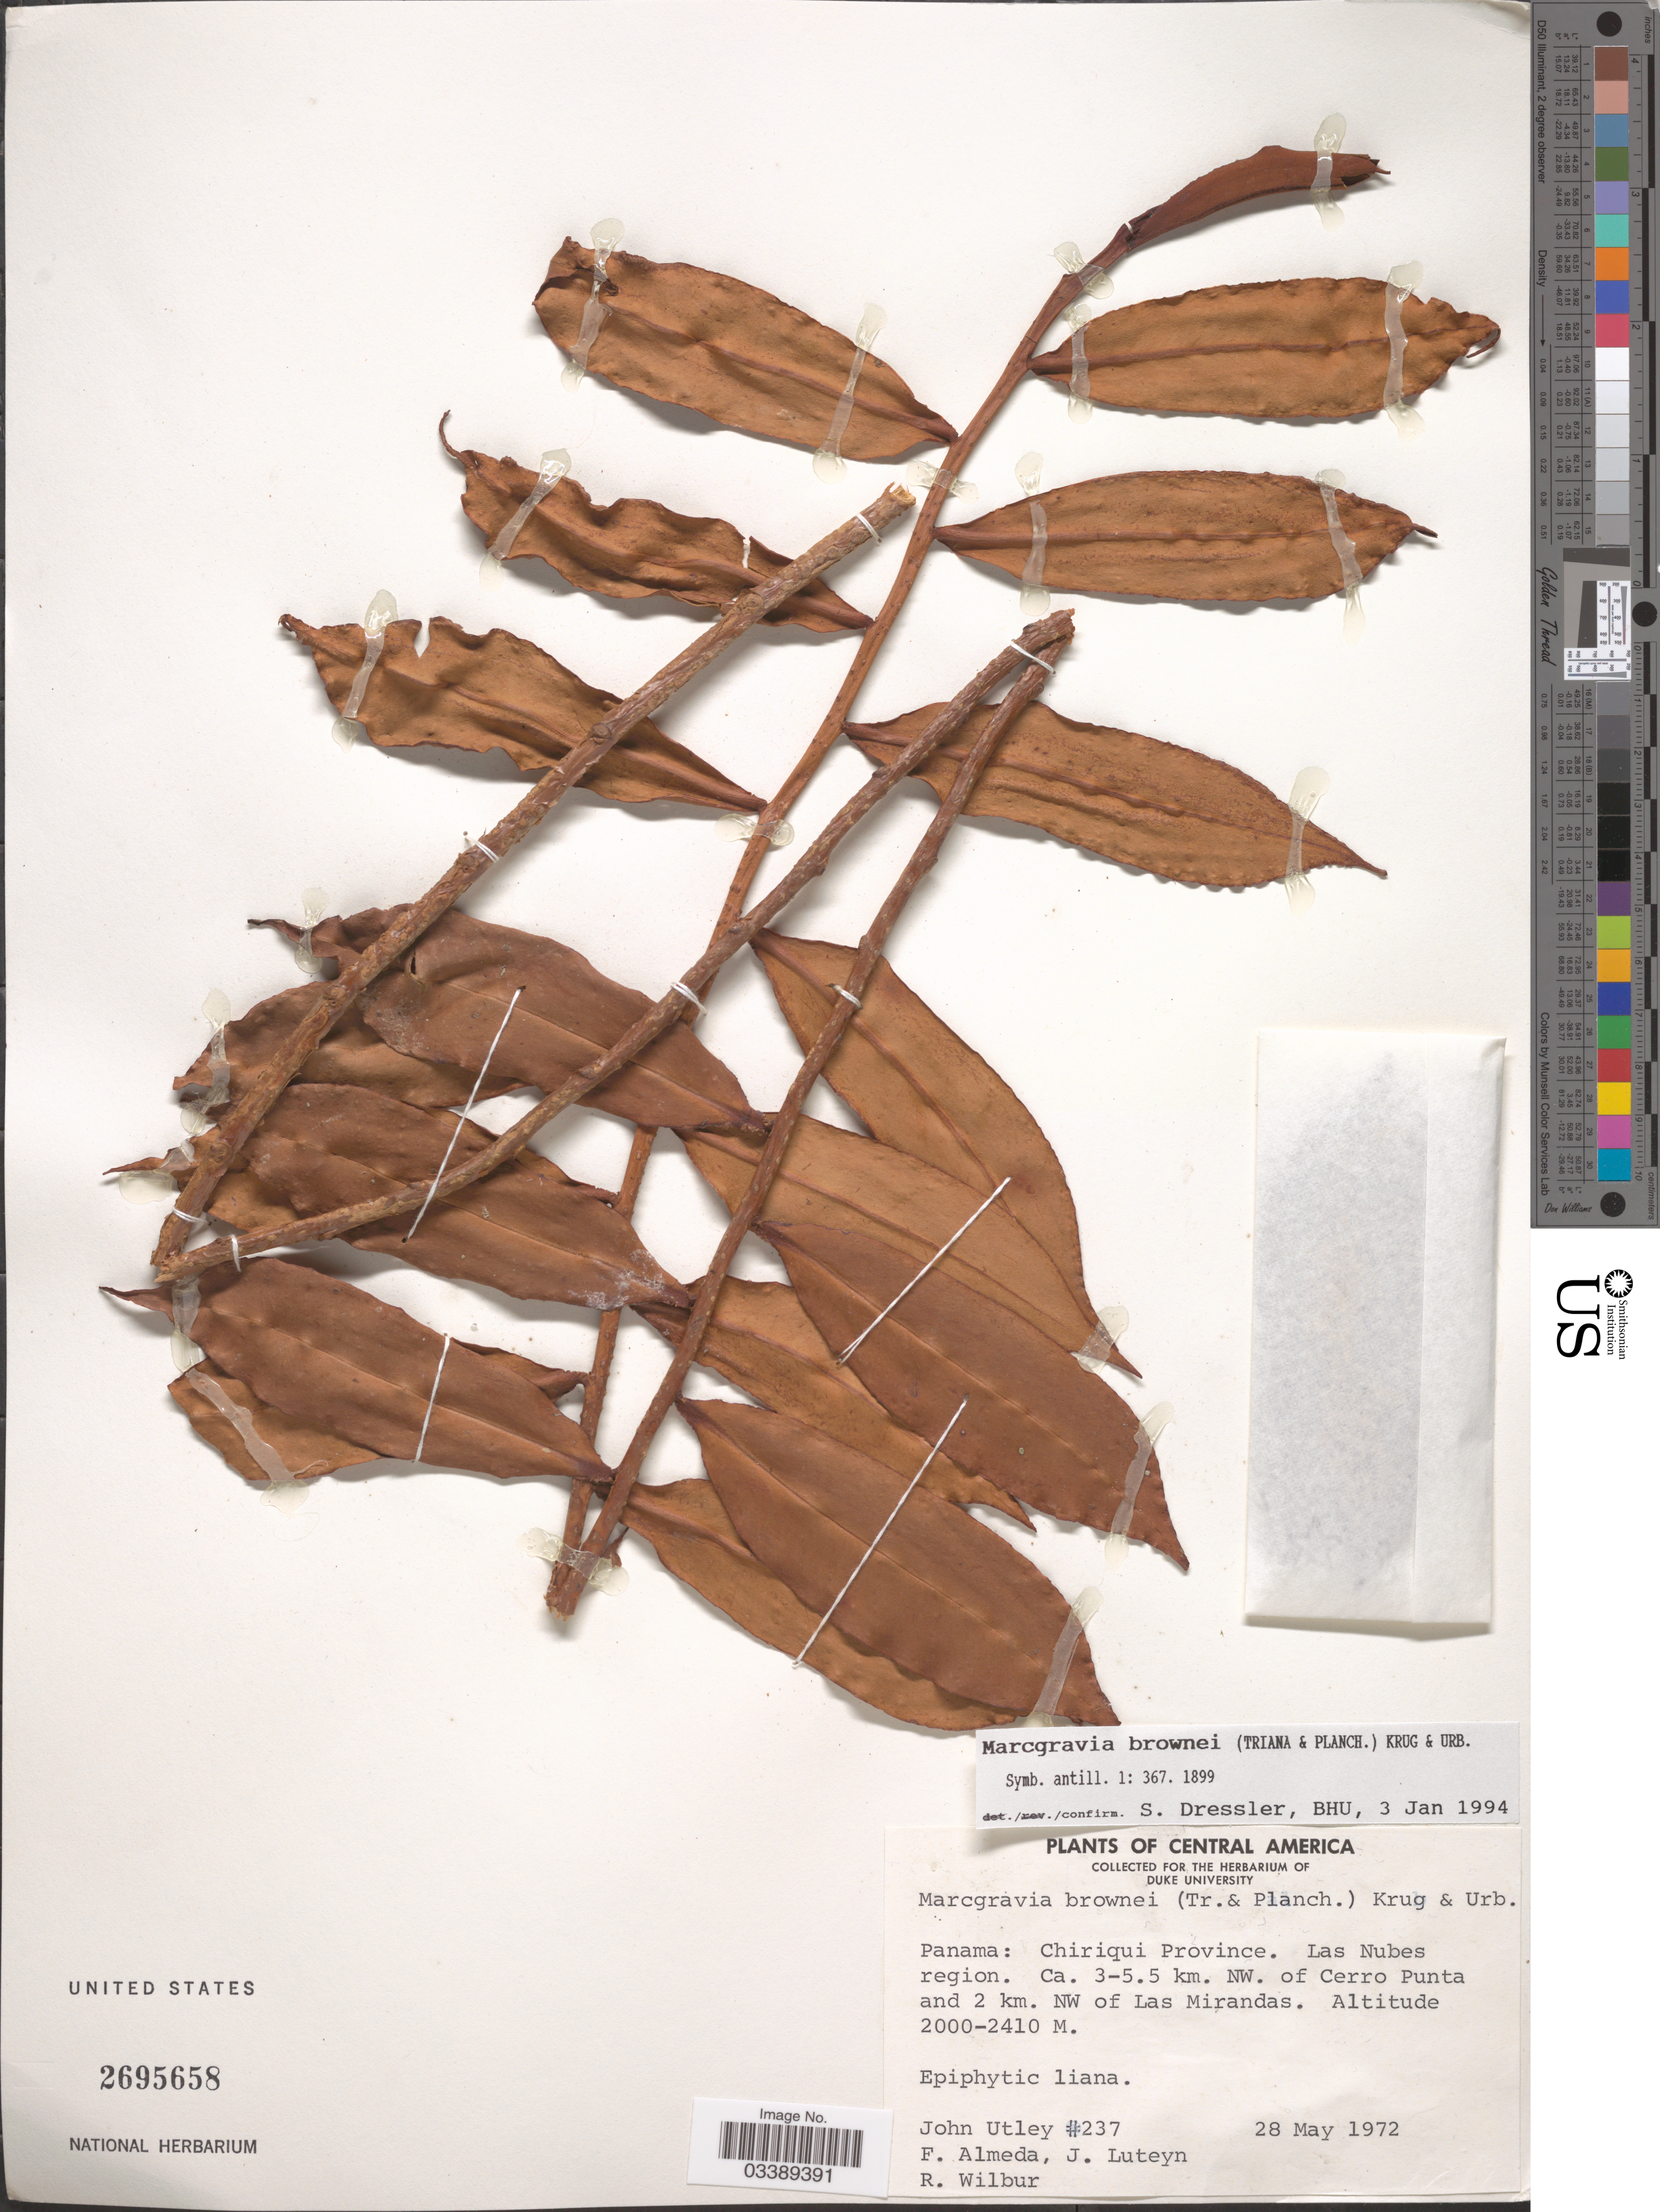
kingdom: Plantae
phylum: Tracheophyta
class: Magnoliopsida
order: Ericales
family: Marcgraviaceae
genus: Marcgravia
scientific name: Marcgravia brownei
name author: (Triana & Planch.) Krug & Urb.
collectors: J. F. Utley, F. Almeda, J. L. Luteyn & R. Wilbur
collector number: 237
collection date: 1972-05-28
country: Panama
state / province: Chiriqui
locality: Las Nubes region. Ca. 3-5.5 km. NW. of Cerro Punta and 2 km. NW of Las Mirandas.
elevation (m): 2000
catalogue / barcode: US 2695658